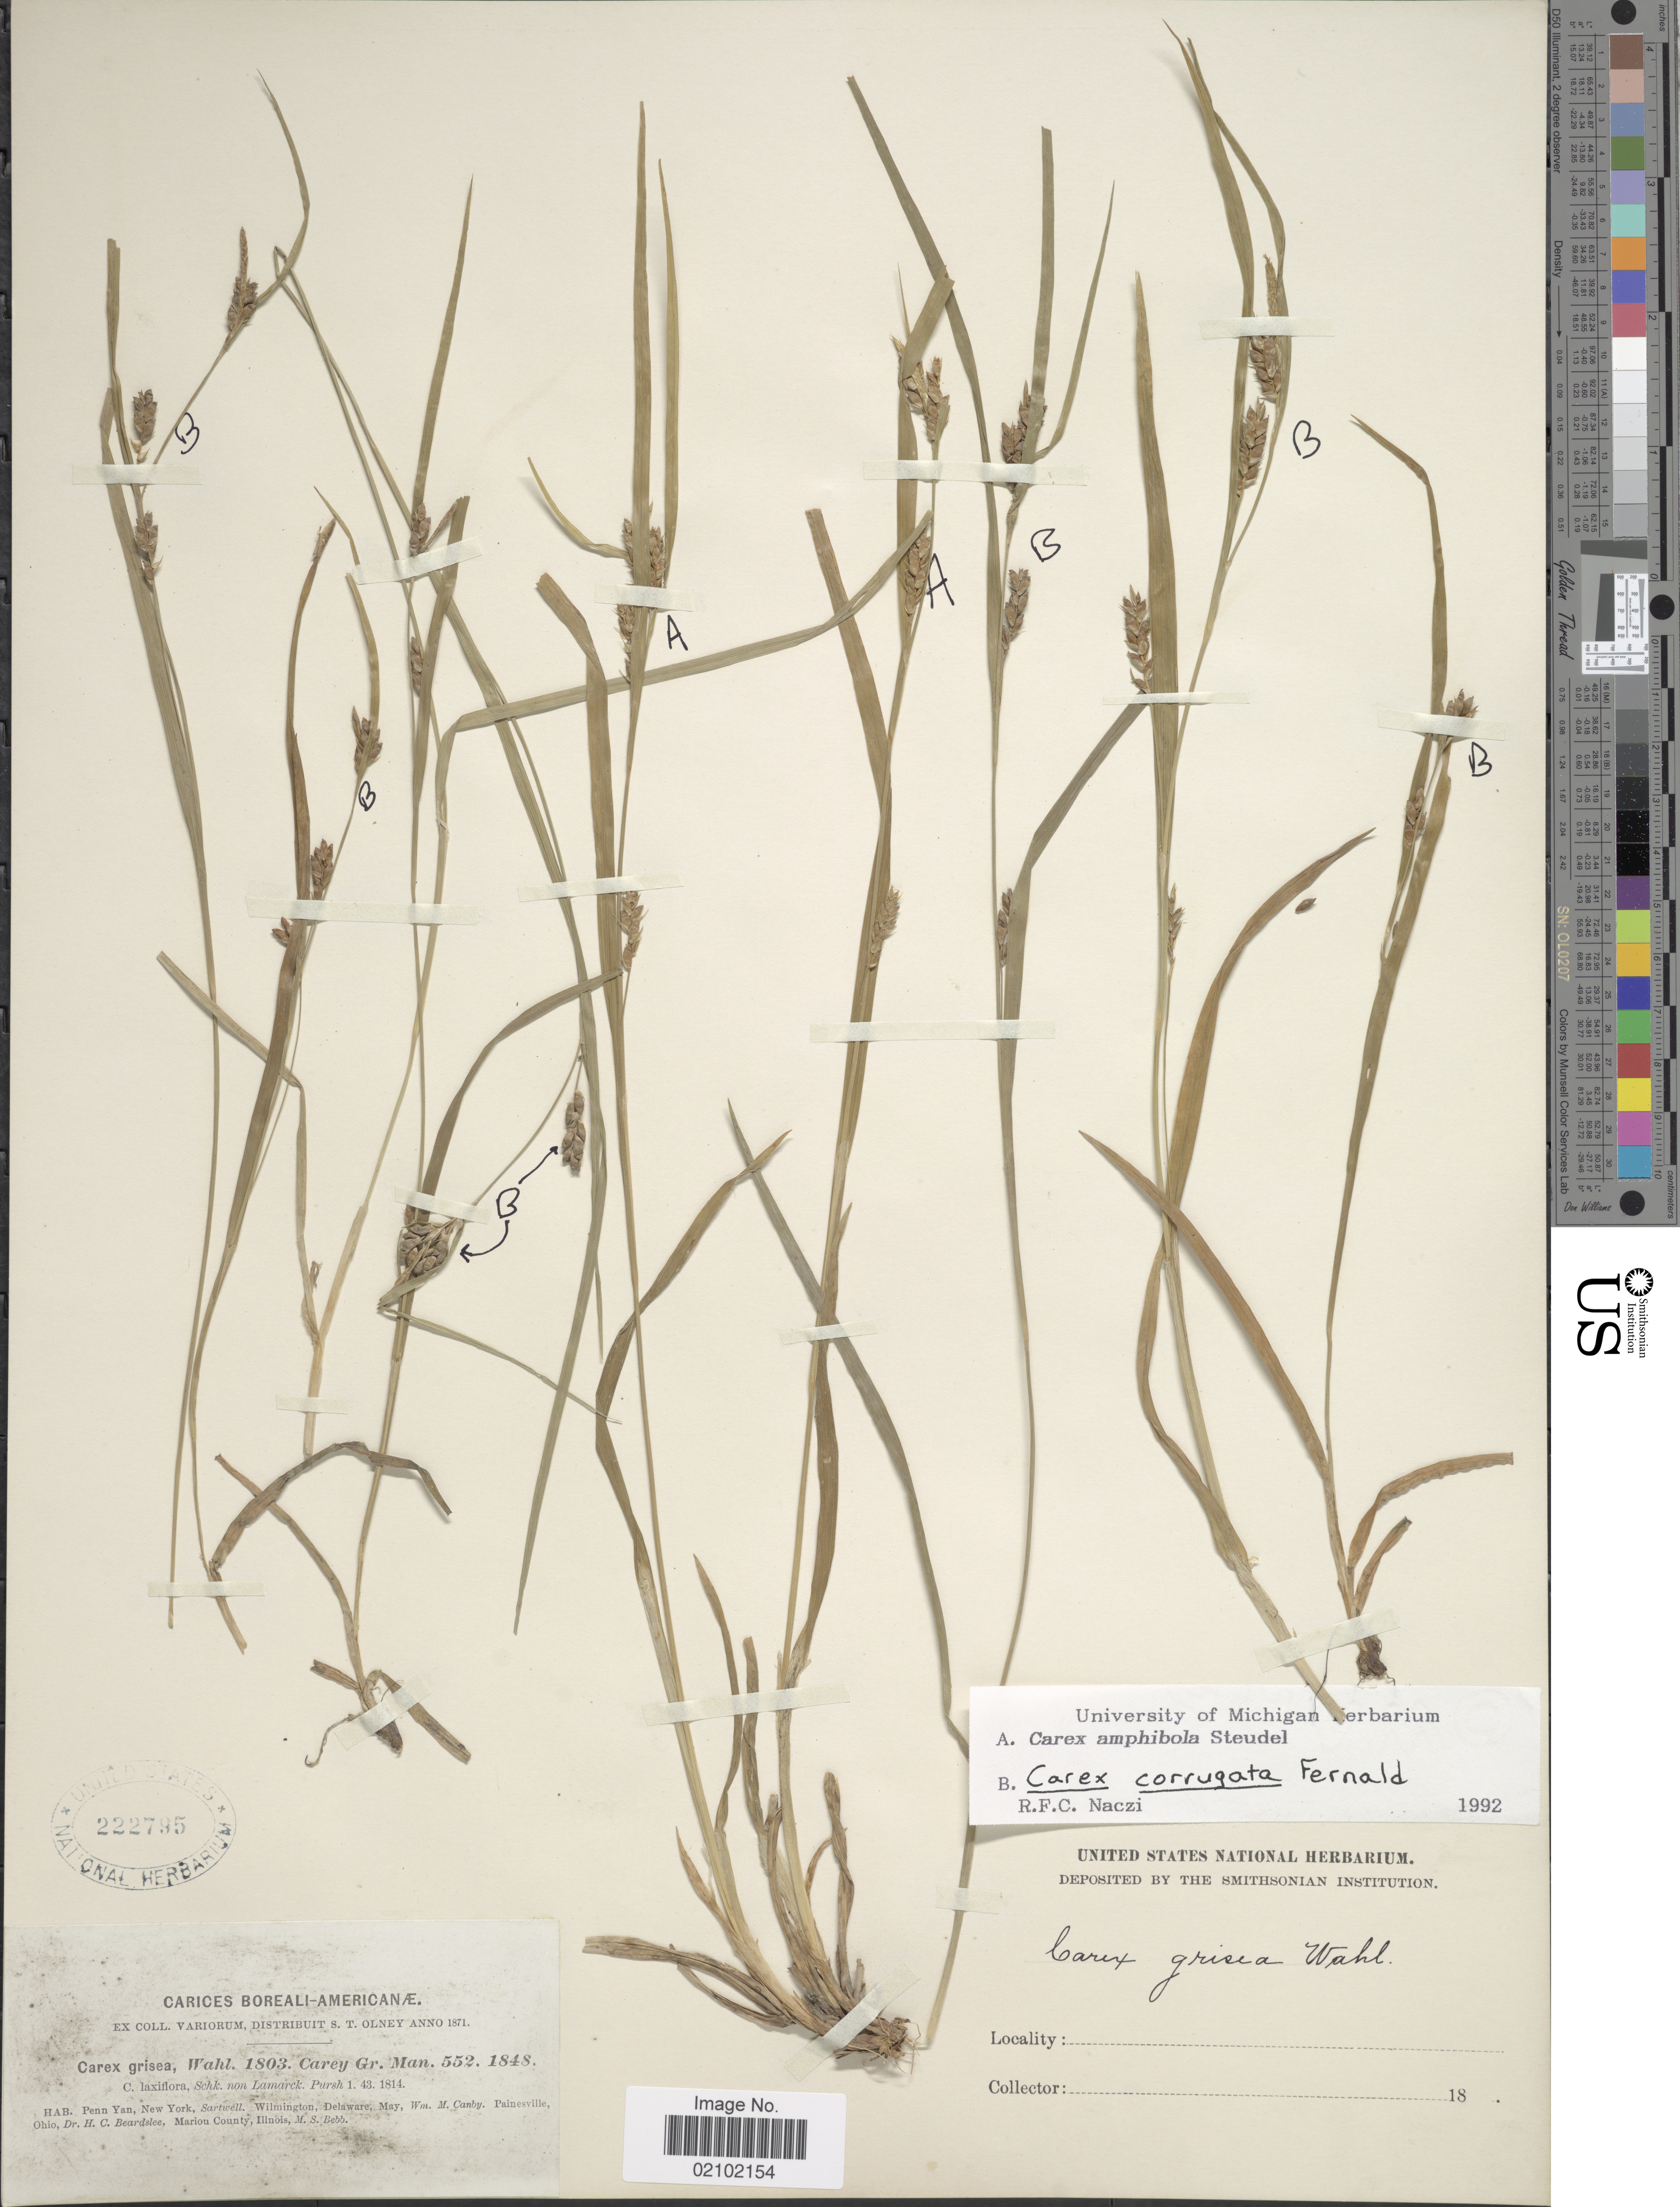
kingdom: Plantae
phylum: Tracheophyta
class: Liliopsida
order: Poales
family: Cyperaceae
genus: Carex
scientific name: Carex amphibola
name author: Steud.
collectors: Sartwell, W. M. Canby, H. Beardslee & M. Bebb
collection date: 1871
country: United States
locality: Penn Yan, New York. Wilmington, Delaware, May. Painesville, Ohio. Marion County, Illinois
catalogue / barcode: US 222795